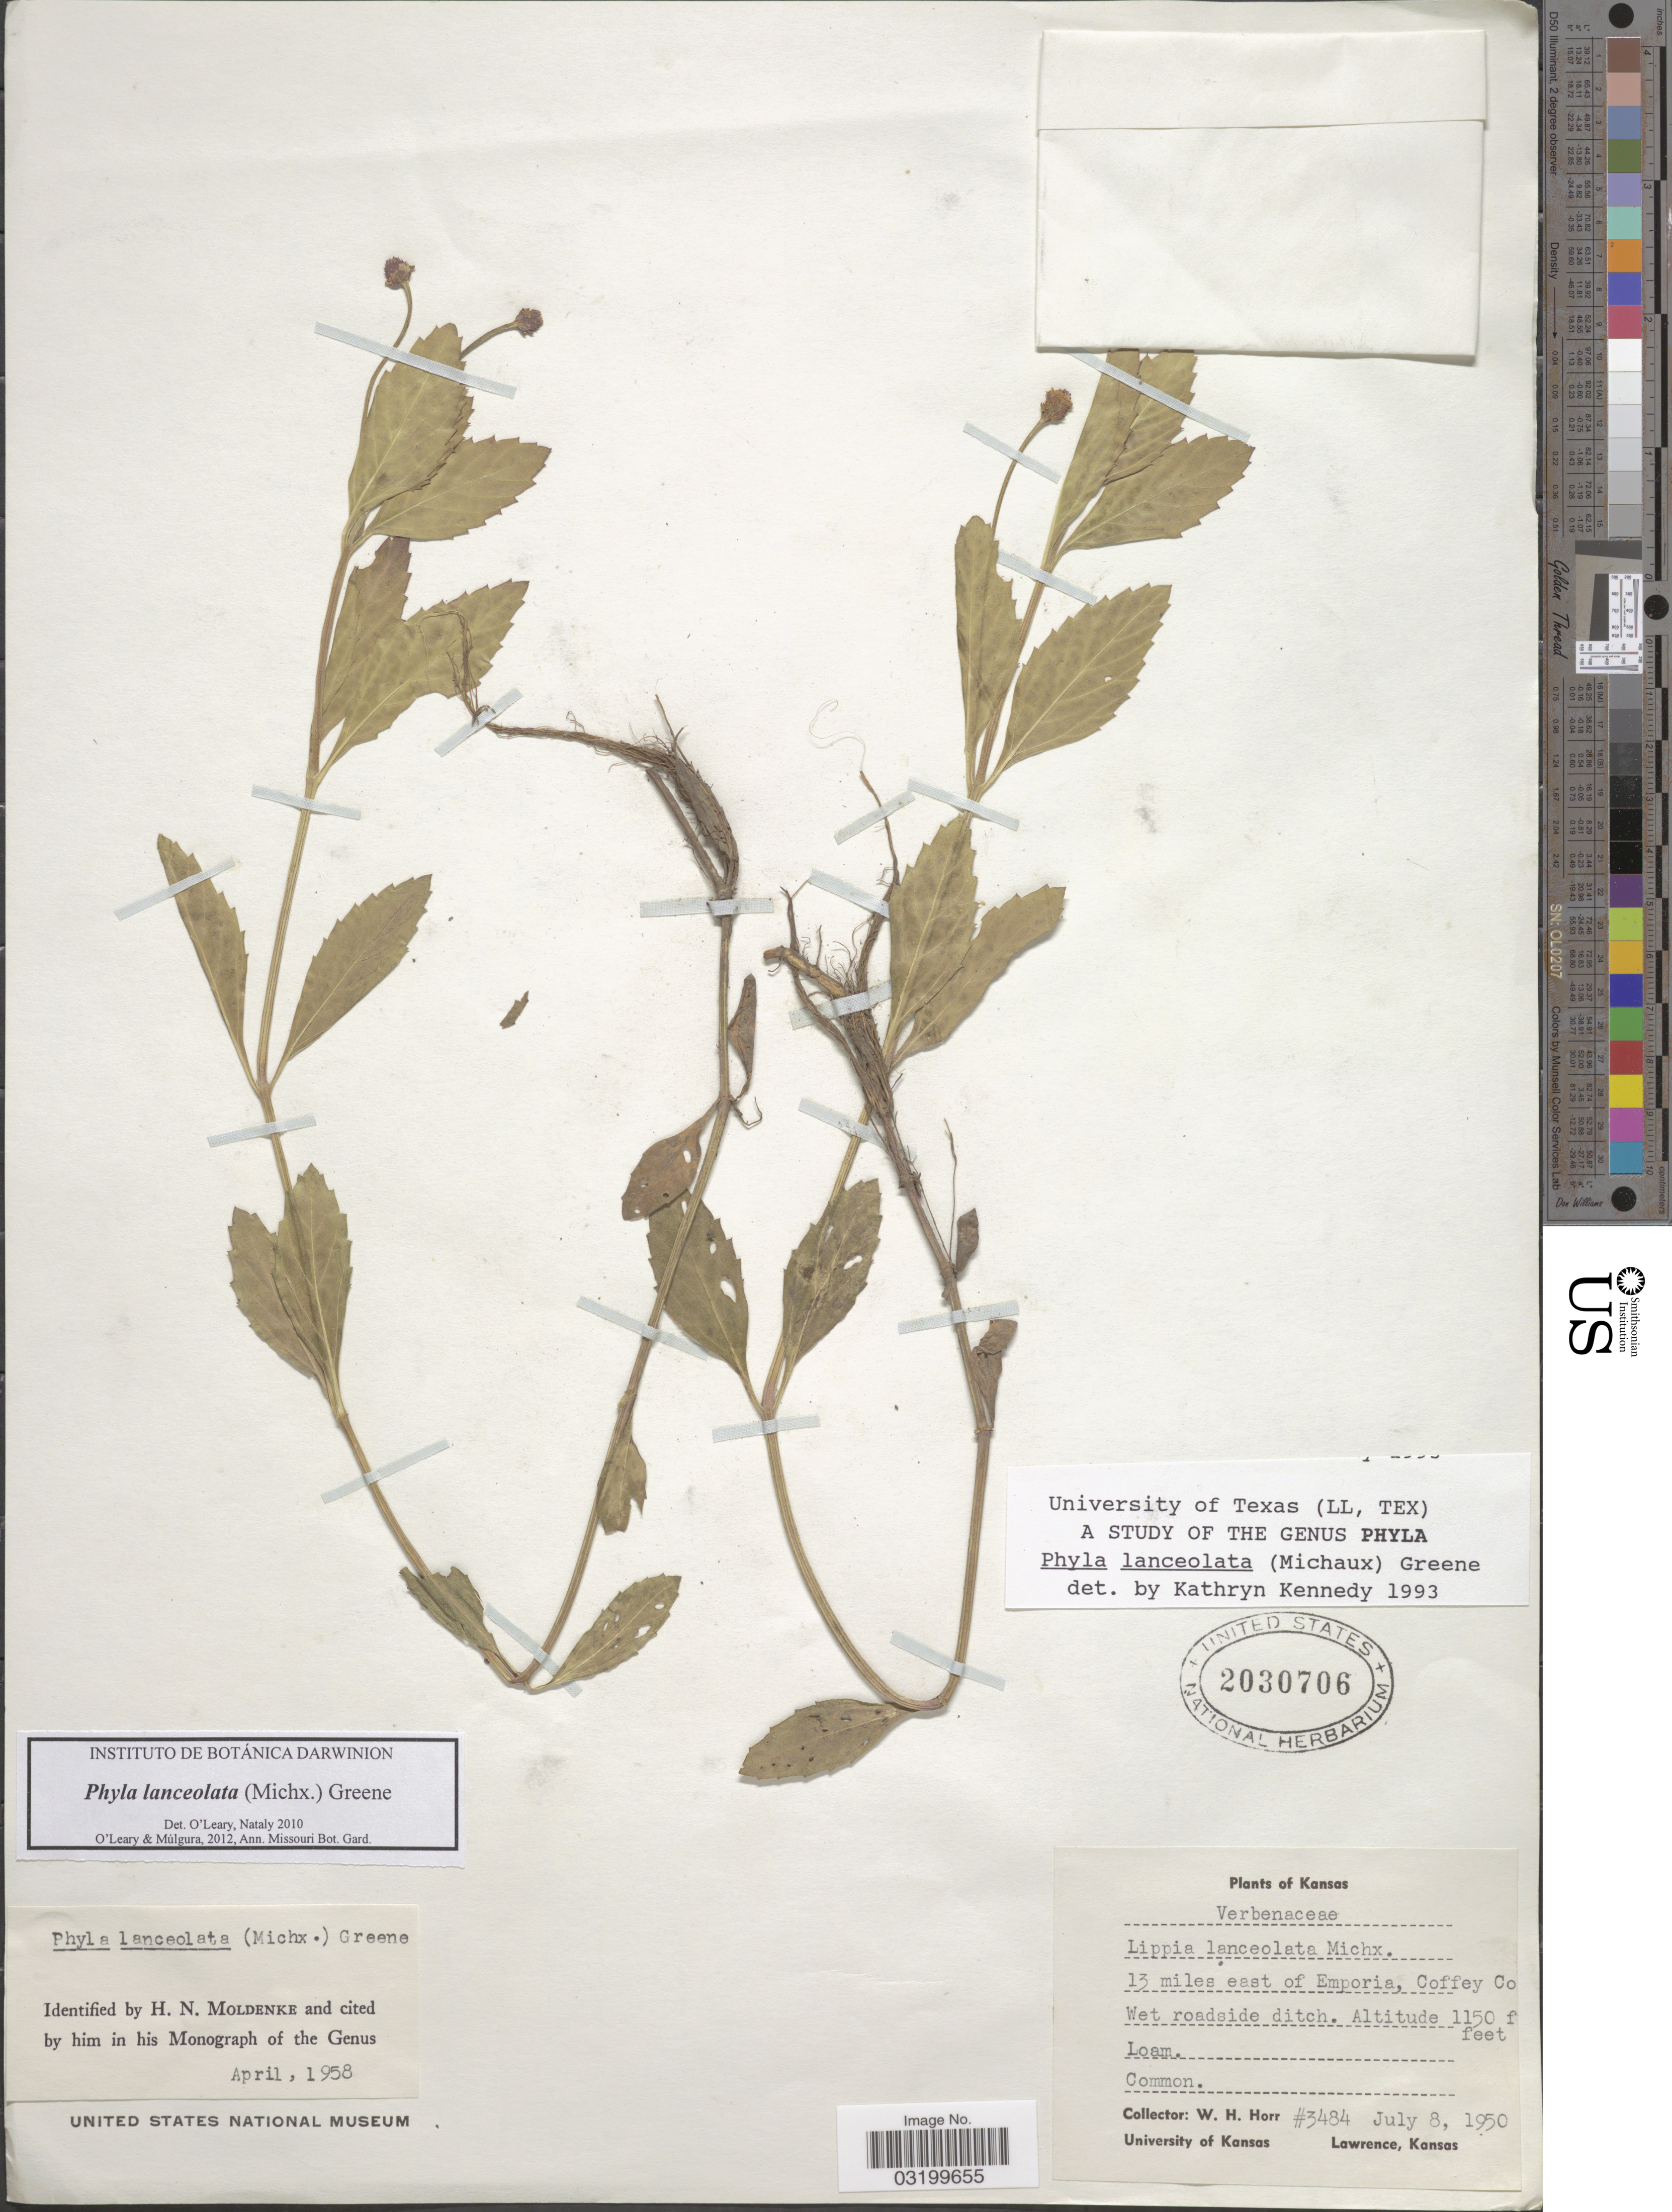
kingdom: Plantae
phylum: Tracheophyta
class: Magnoliopsida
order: Lamiales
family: Verbenaceae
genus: Phyla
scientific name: Phyla lanceolata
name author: (Michx.) Greene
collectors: W. H. Horr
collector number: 3484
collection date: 1950-07-08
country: United States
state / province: Kansas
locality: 13 miles east of Emporia, Coffey Co..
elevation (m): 351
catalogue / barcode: US 2030706